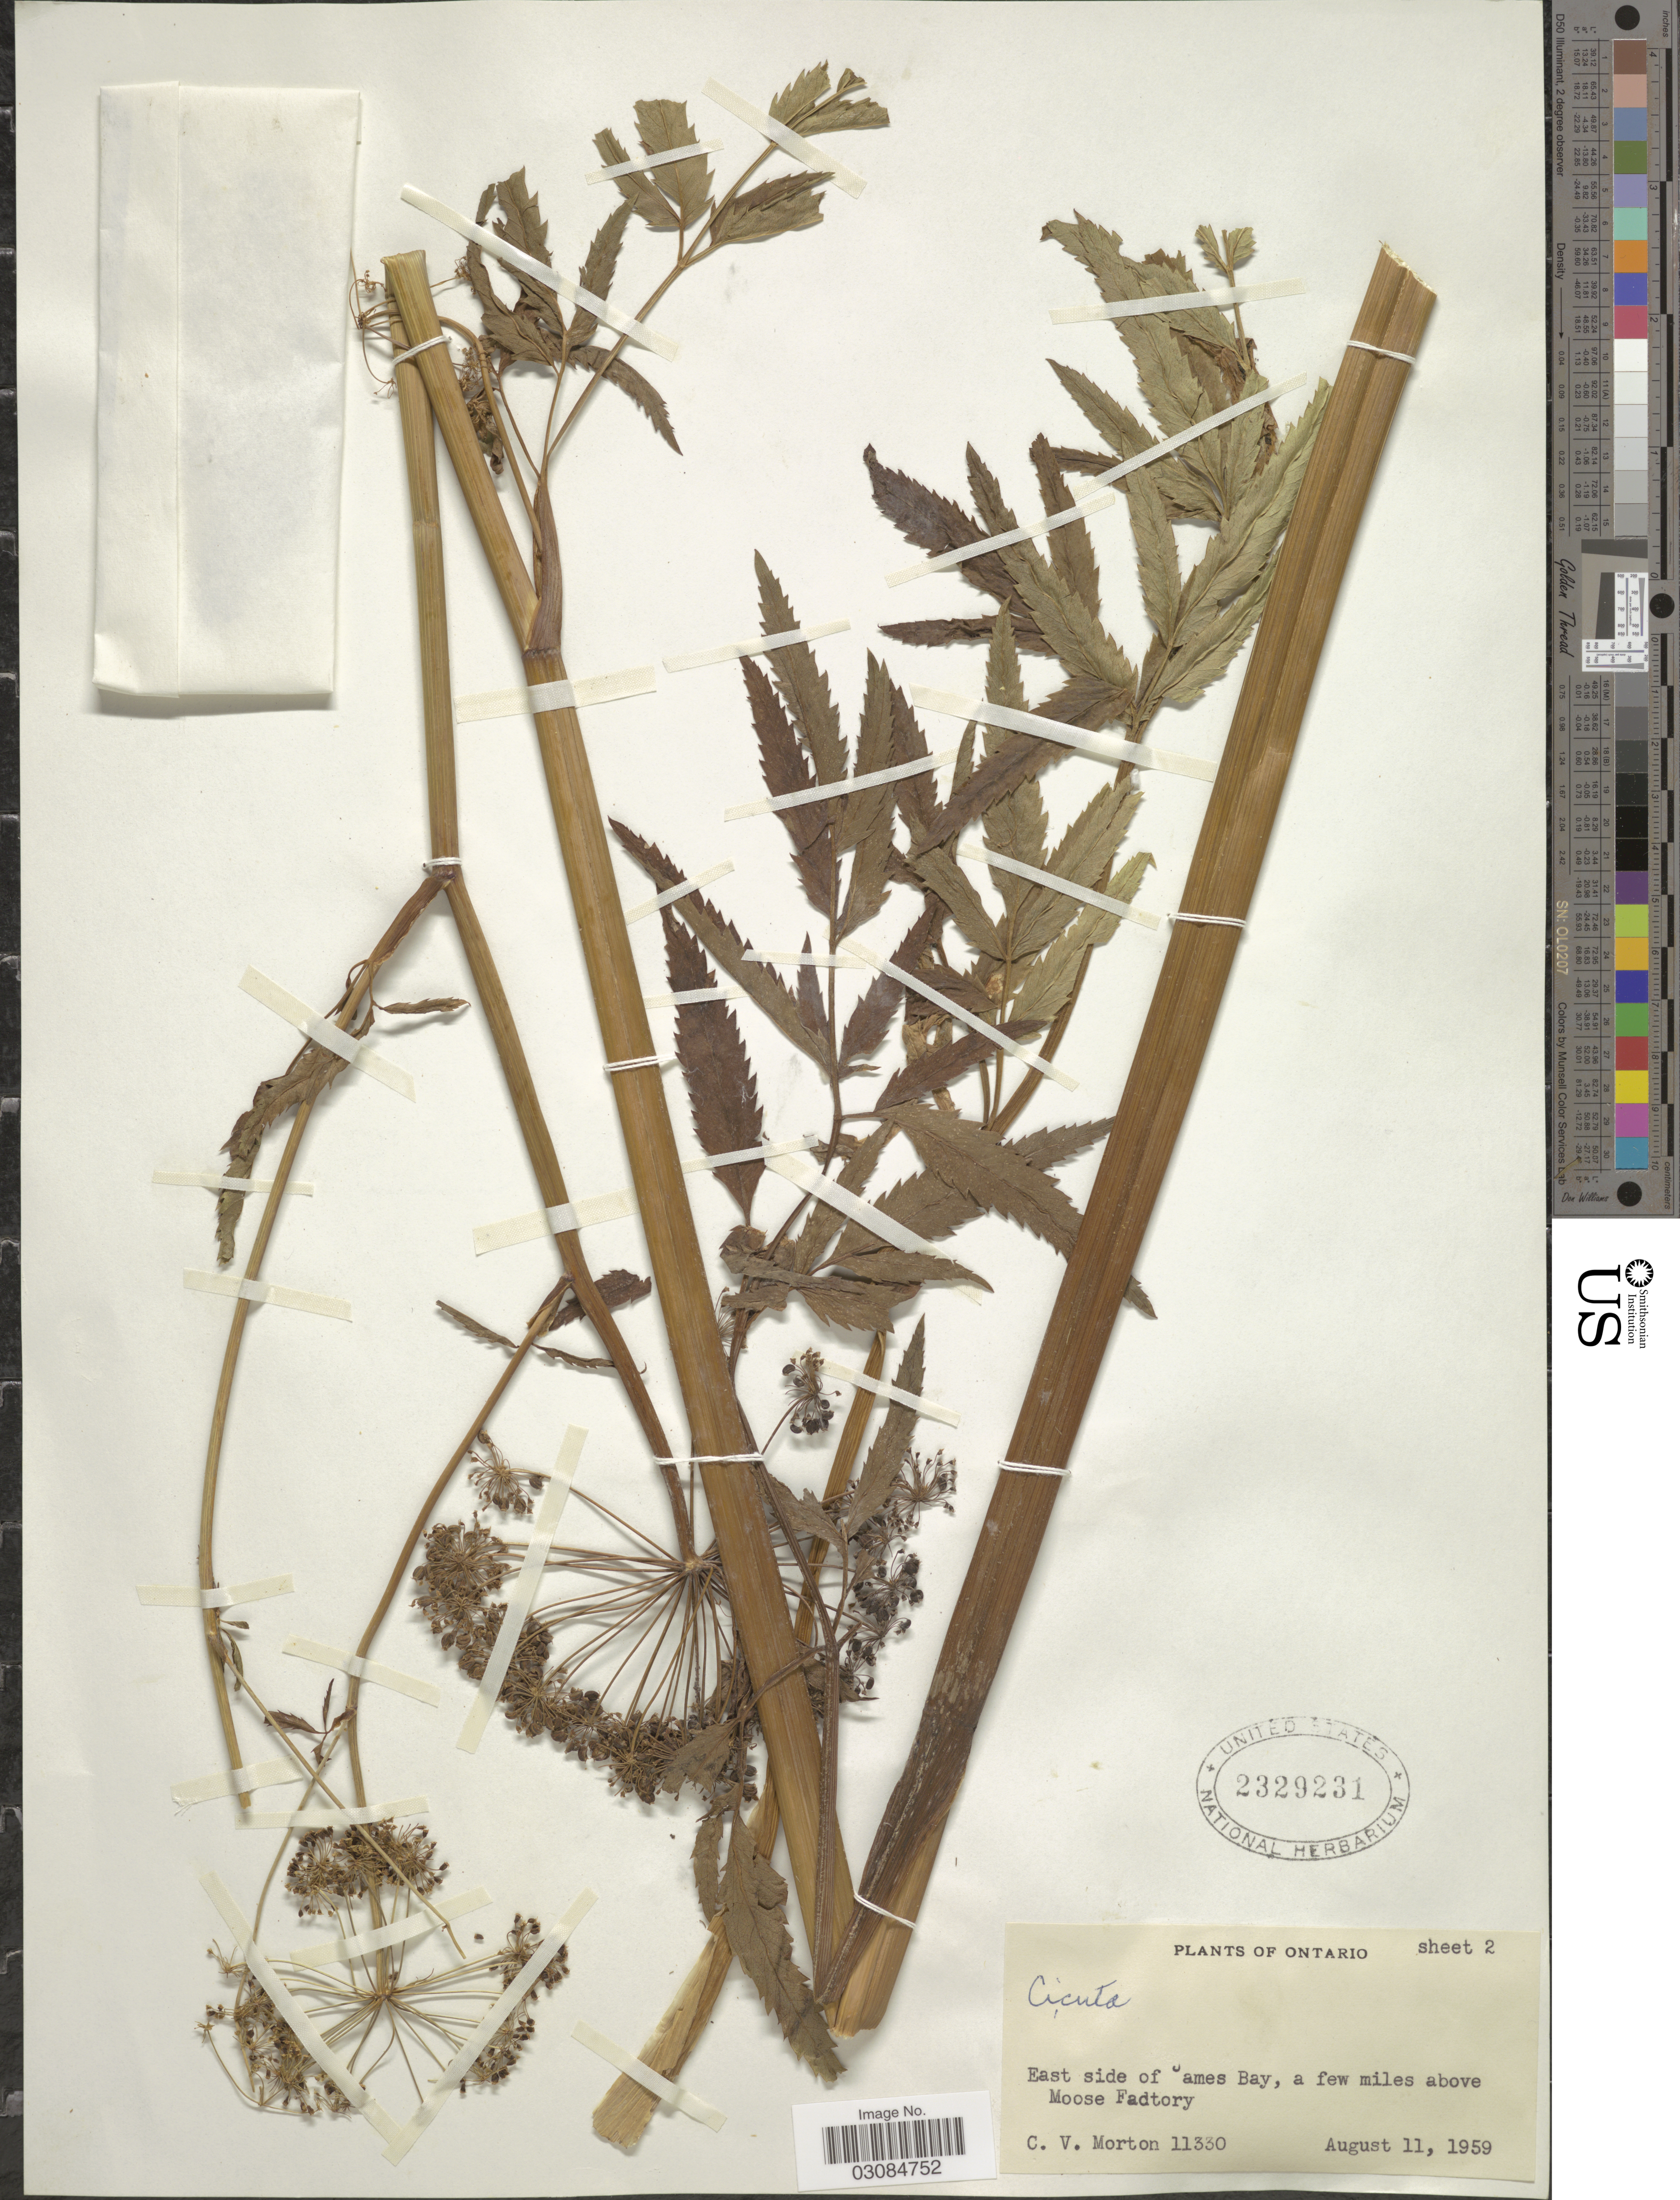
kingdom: Plantae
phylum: Tracheophyta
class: Magnoliopsida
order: Apiales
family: Apiaceae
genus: Cicuta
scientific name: Cicuta sp.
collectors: C. V. Morton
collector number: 11330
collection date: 1959-08-11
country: Canada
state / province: Ontario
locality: East side of James Bay, a few miles above Moose Factory.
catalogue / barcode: US 2329231